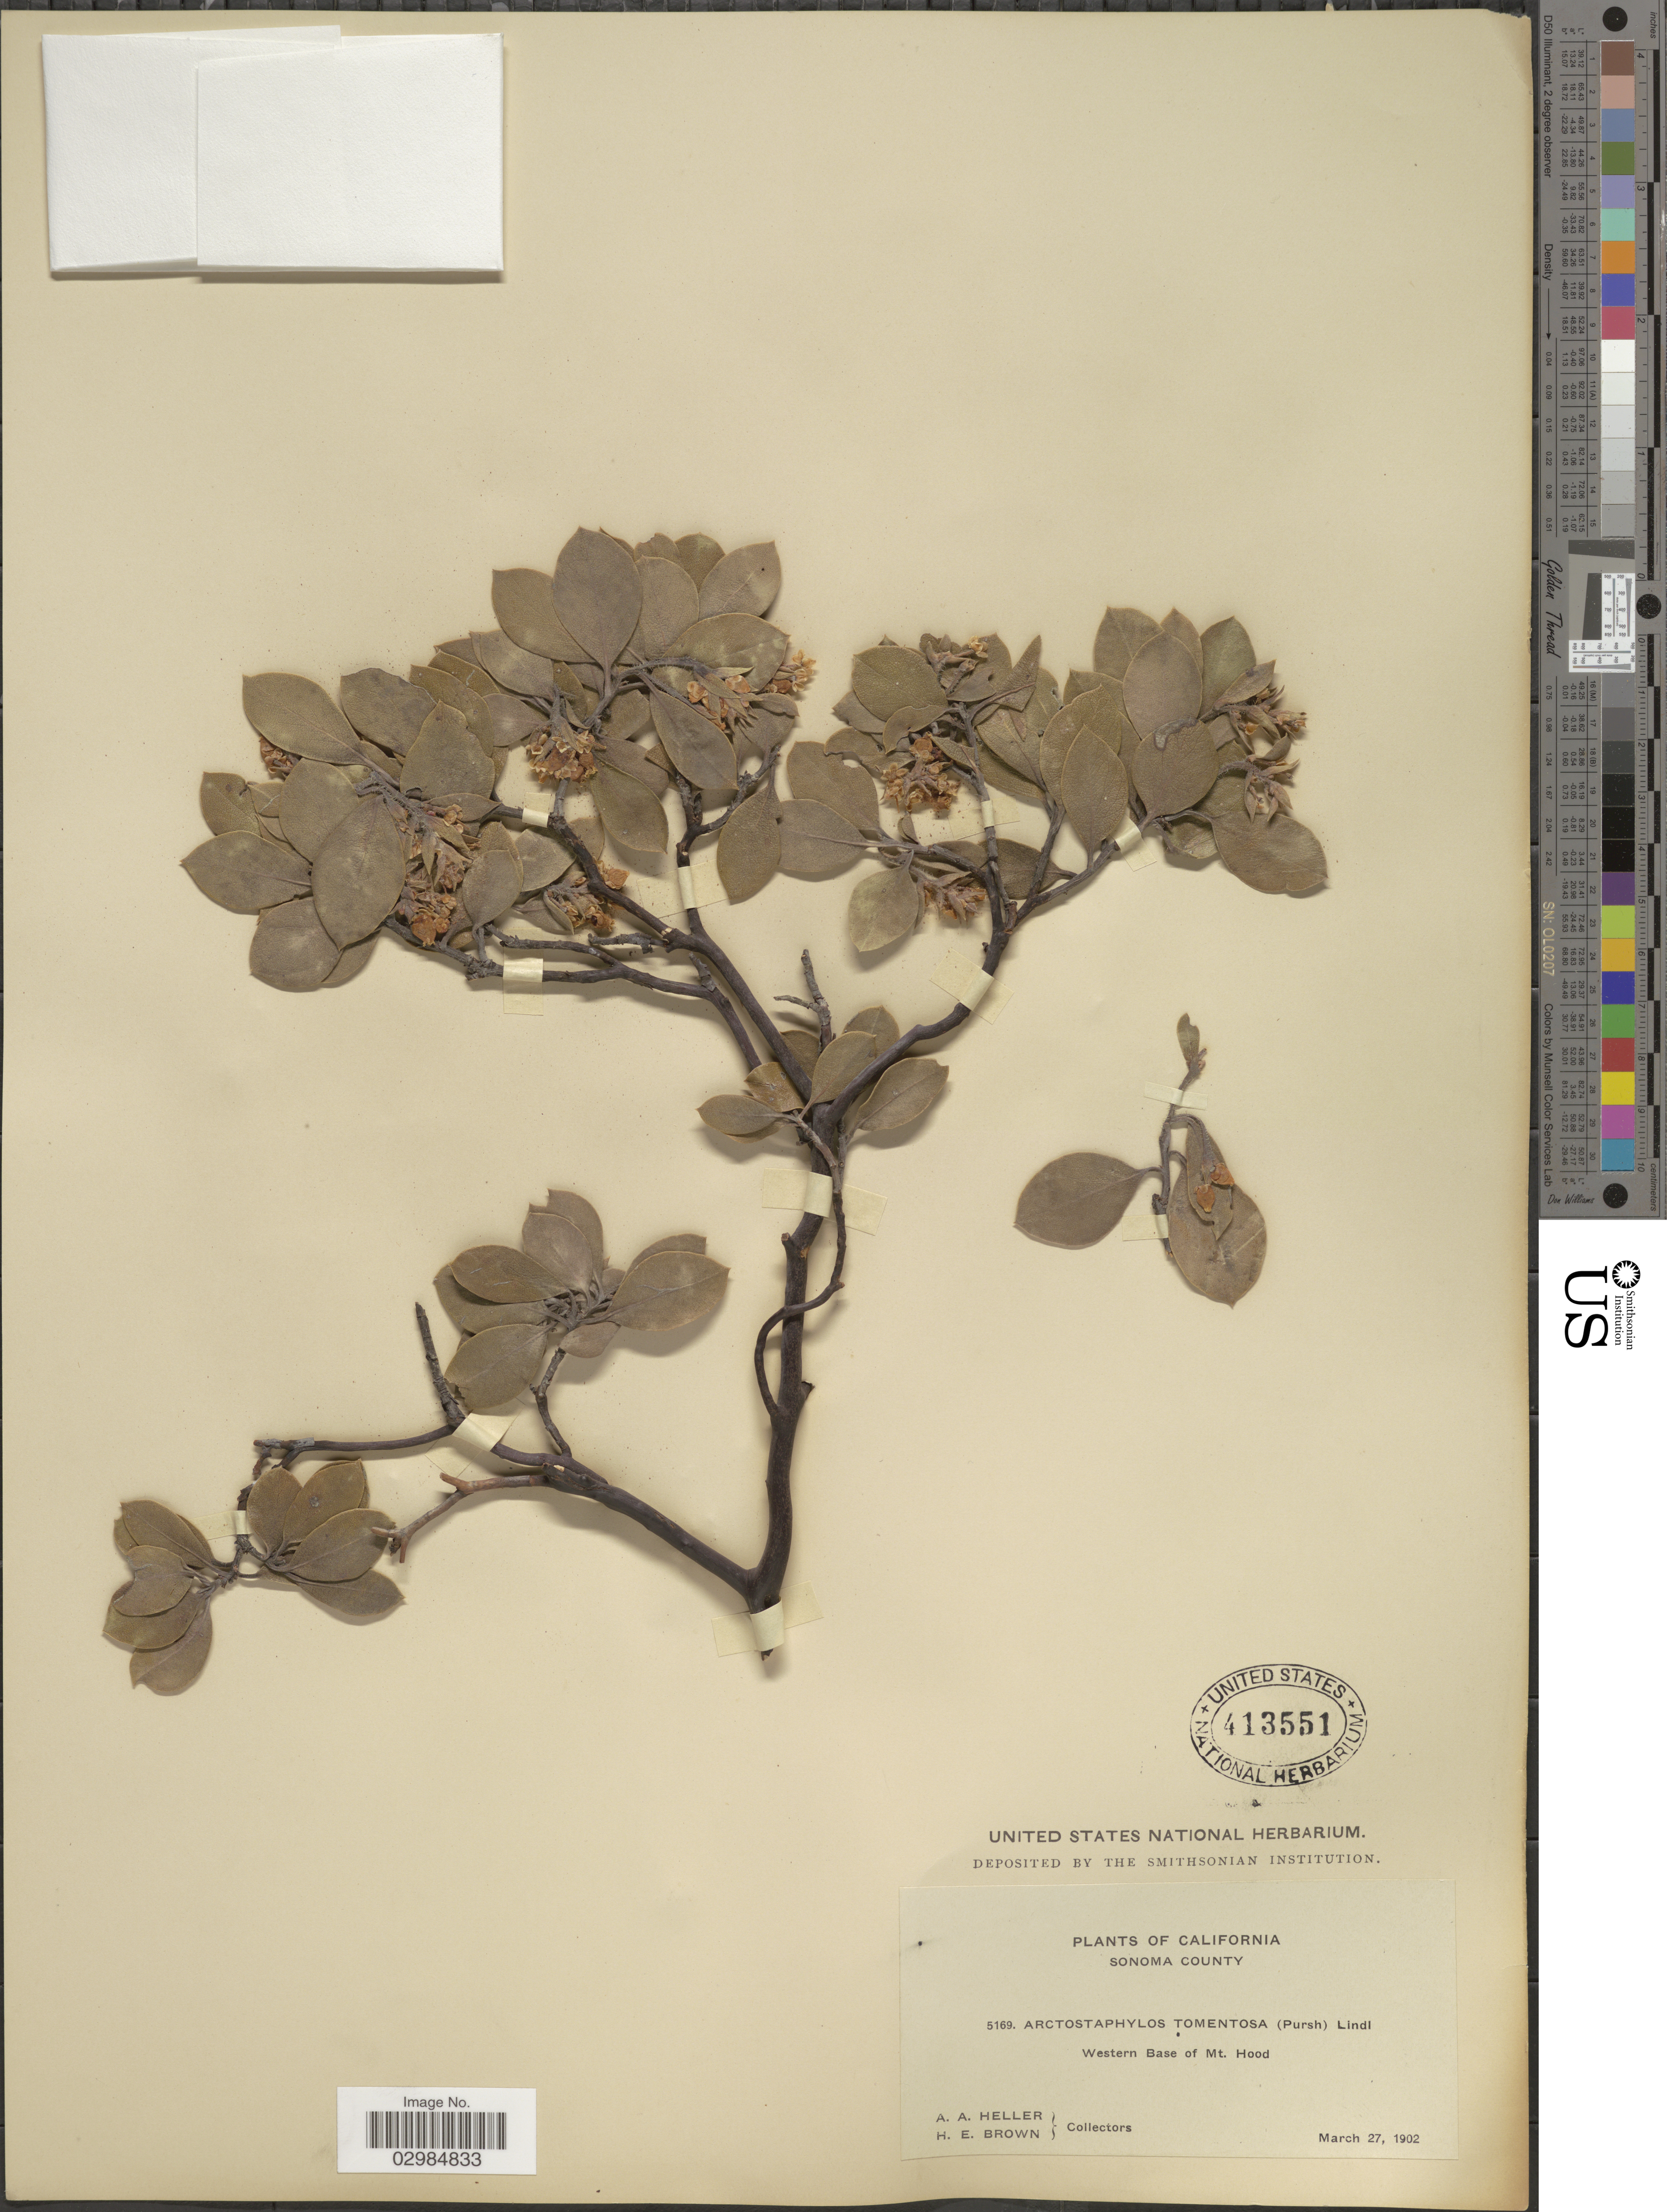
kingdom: Plantae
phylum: Tracheophyta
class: Magnoliopsida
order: Ericales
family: Ericaceae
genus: Arctostaphylos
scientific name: Arctostaphylos tomentosa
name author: (Pursh) Lindl.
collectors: A. A. Heller & H. E. Brown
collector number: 5169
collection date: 1902-03-27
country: United States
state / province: California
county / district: Sonoma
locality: Sonoma County. WesternBase of Mt. Hood.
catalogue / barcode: US 413551